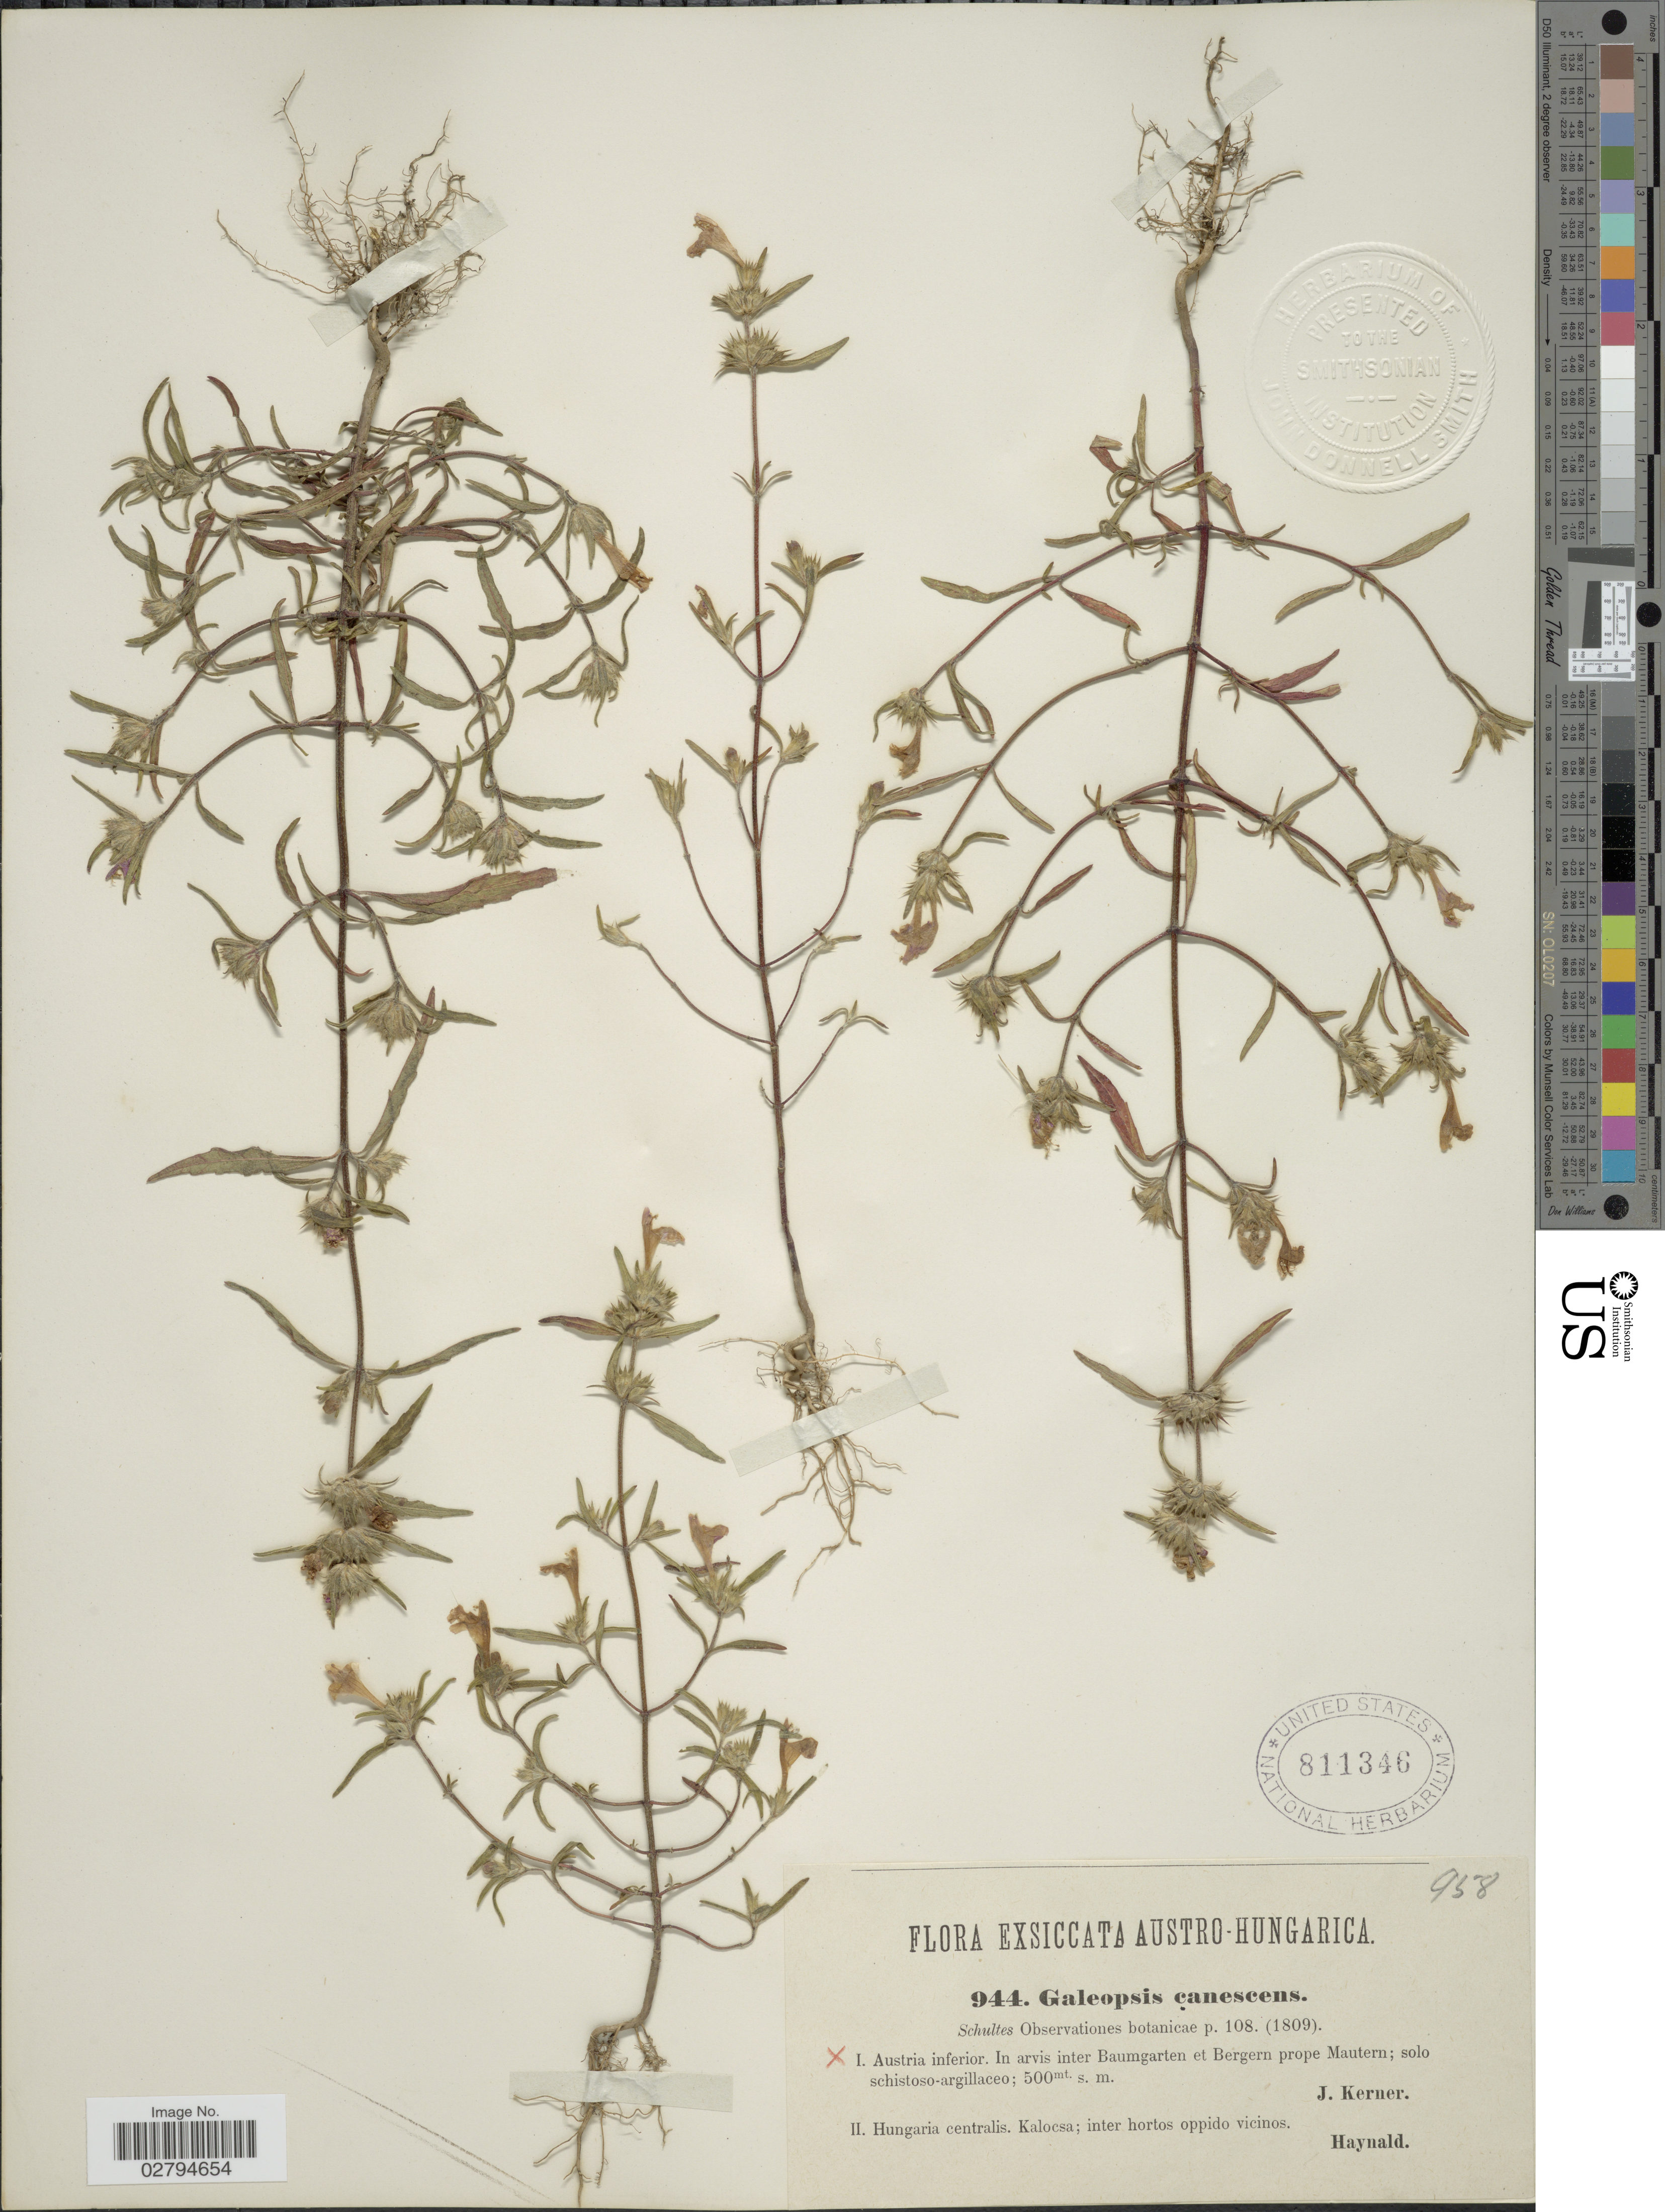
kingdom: Plantae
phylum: Tracheophyta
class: Magnoliopsida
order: Lamiales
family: Lamiaceae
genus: Galeopsis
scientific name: Galeopsis canescens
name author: Schult.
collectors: J. Kerner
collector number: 944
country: Austria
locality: Austria inferior. In arvis inter Baumgarten et Bergern prope Mautern.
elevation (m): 500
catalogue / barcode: US 811346